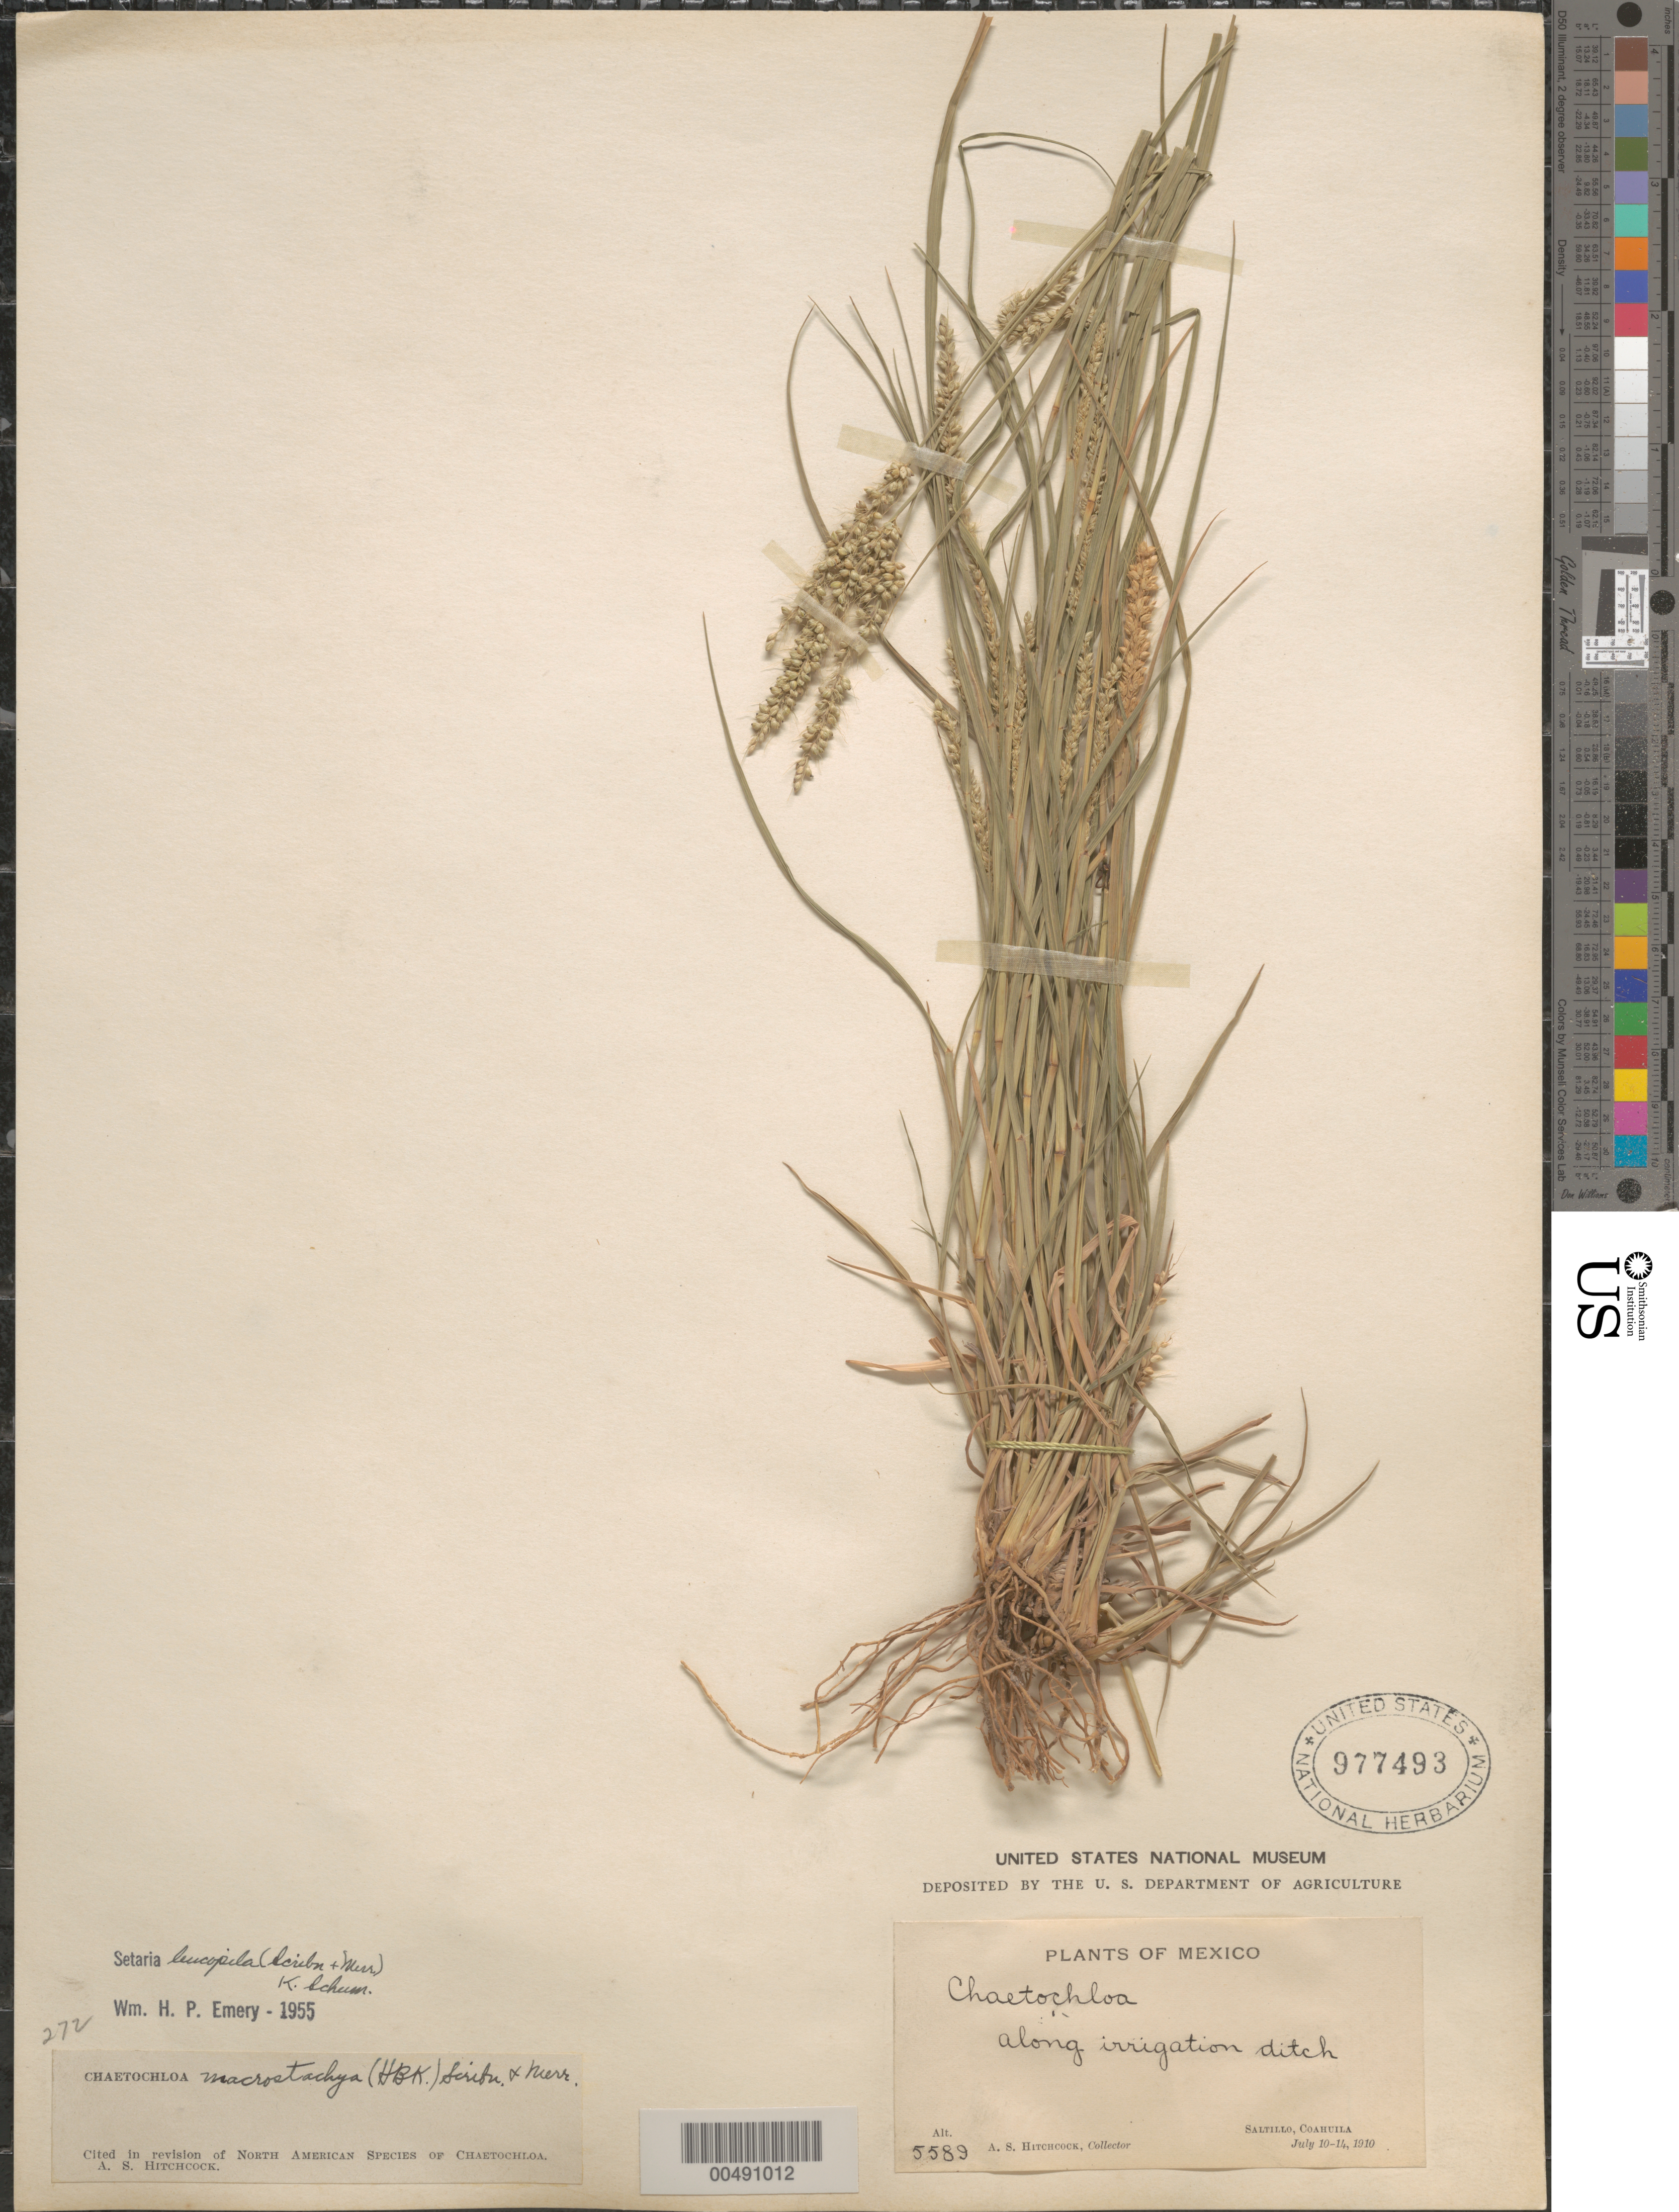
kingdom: Plantae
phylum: Tracheophyta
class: Liliopsida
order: Poales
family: Poaceae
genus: Setaria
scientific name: Setaria leucopila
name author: (Scribn. & Merr.) K. Schum.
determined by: Emery, W. H. P.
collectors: A. S. Hitchcock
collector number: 5589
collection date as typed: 10 Jul 1910 to 14 Jul 1910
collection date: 1910-07-10/1910-07-14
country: Mexico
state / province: Coahuila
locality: Saltillo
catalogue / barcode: US 977493